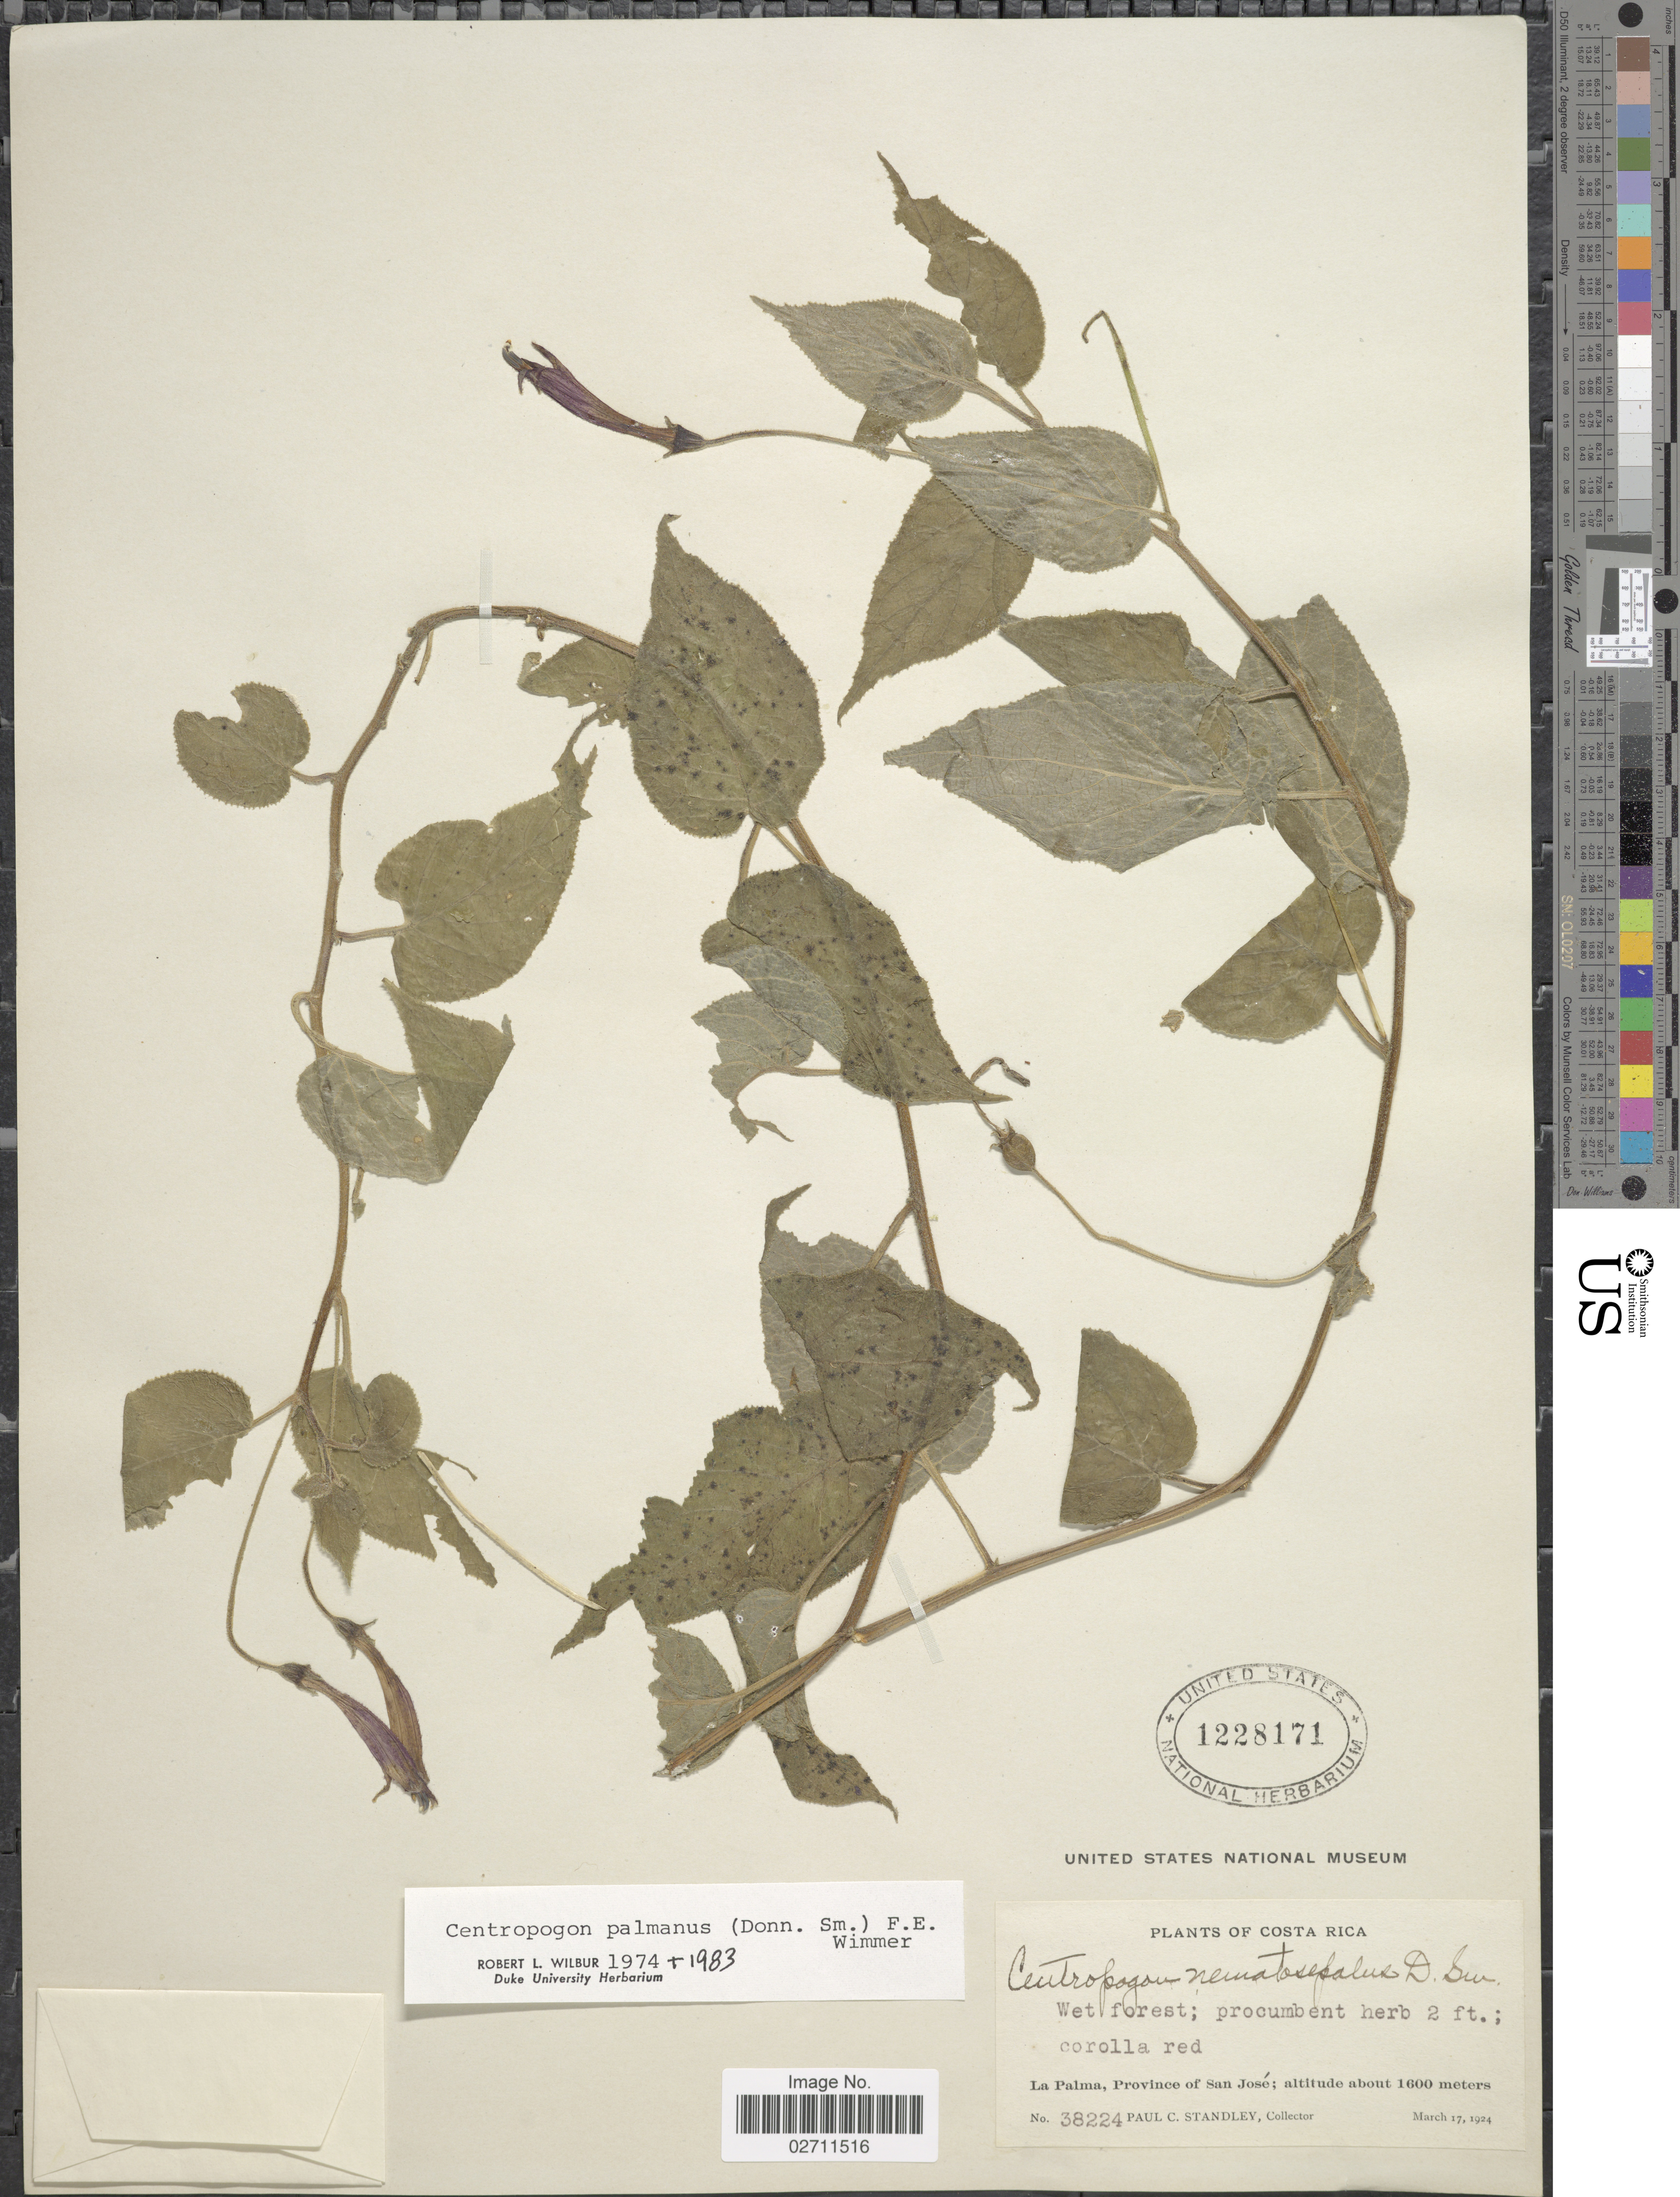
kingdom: Plantae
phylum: Tracheophyta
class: Magnoliopsida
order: Asterales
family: Campanulaceae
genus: Centropogon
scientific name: Centropogon palmanus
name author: (Donn. Sm.) E. Wimm.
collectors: P. C. Standley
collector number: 38224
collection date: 1924-03-17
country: Costa Rica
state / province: San José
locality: La Palma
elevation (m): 1600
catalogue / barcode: US 1228171